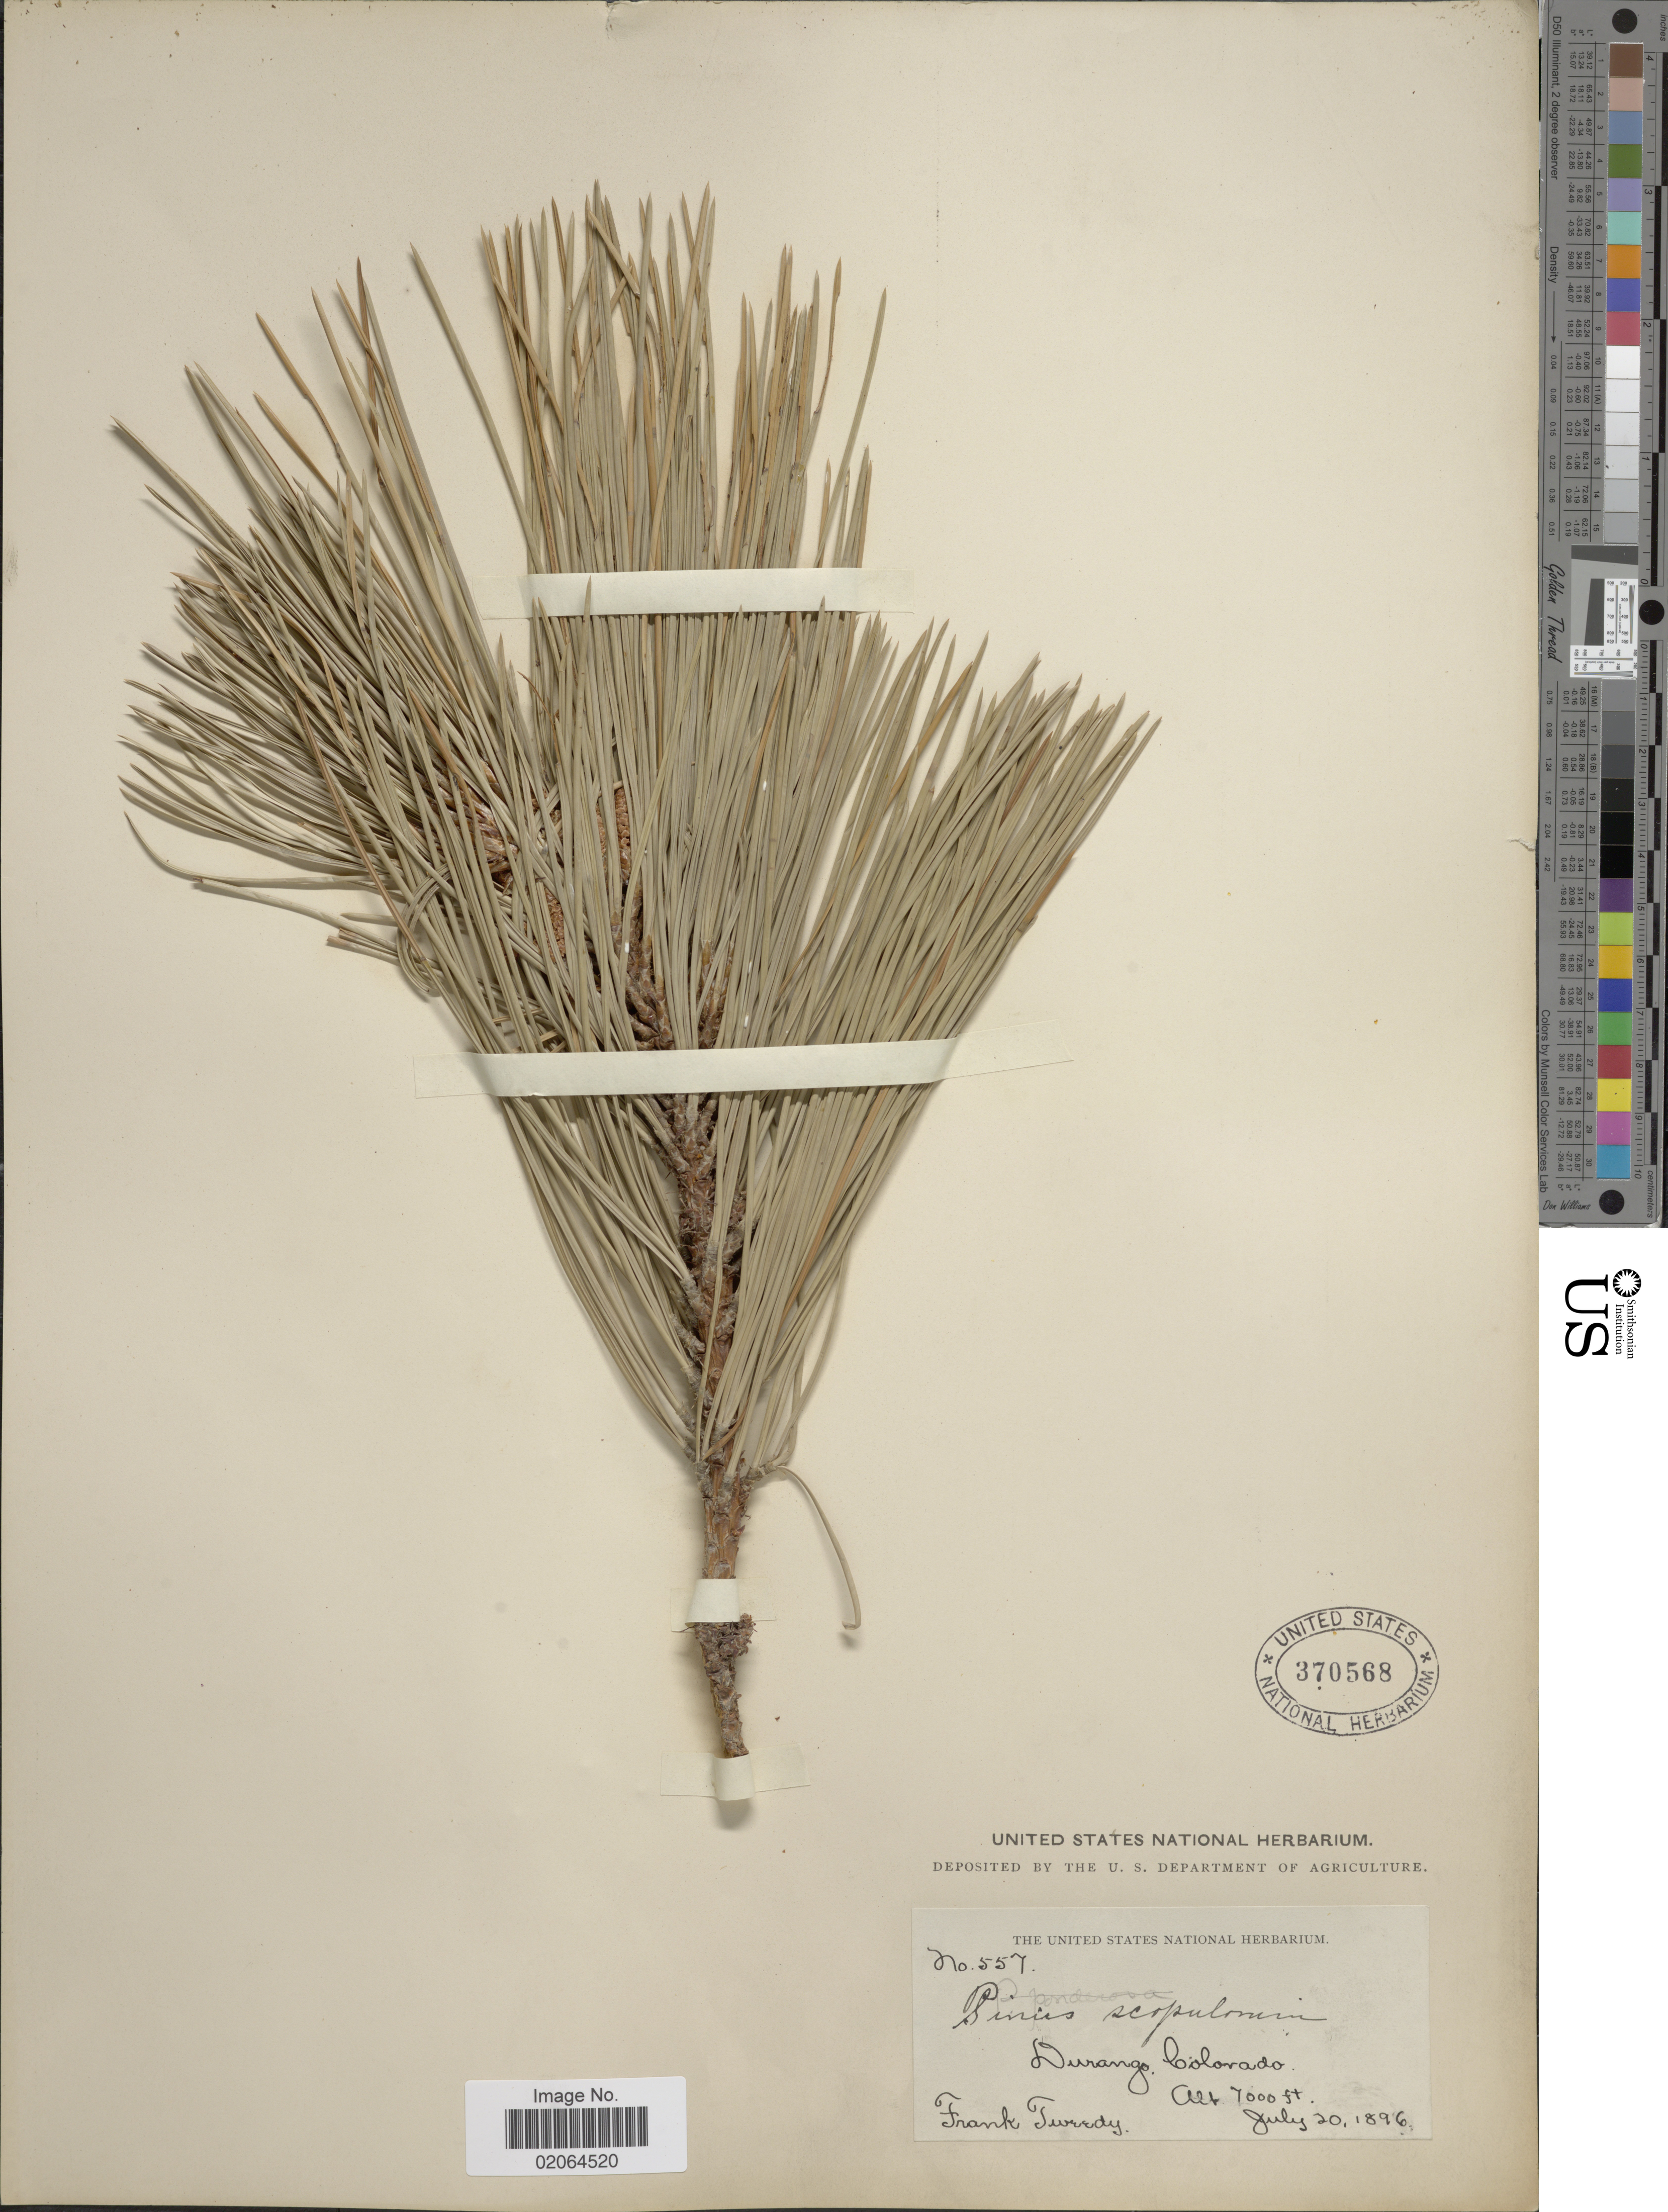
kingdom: Plantae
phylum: Tracheophyta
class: Pinopsida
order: Pinales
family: Pinaceae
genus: Pinus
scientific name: Pinus ponderosa var. scopulorum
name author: Engelm.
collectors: F. Tweedy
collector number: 557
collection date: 1896-07-20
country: United States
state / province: Colorado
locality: Durango, Colorado.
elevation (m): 2134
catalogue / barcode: US 370568